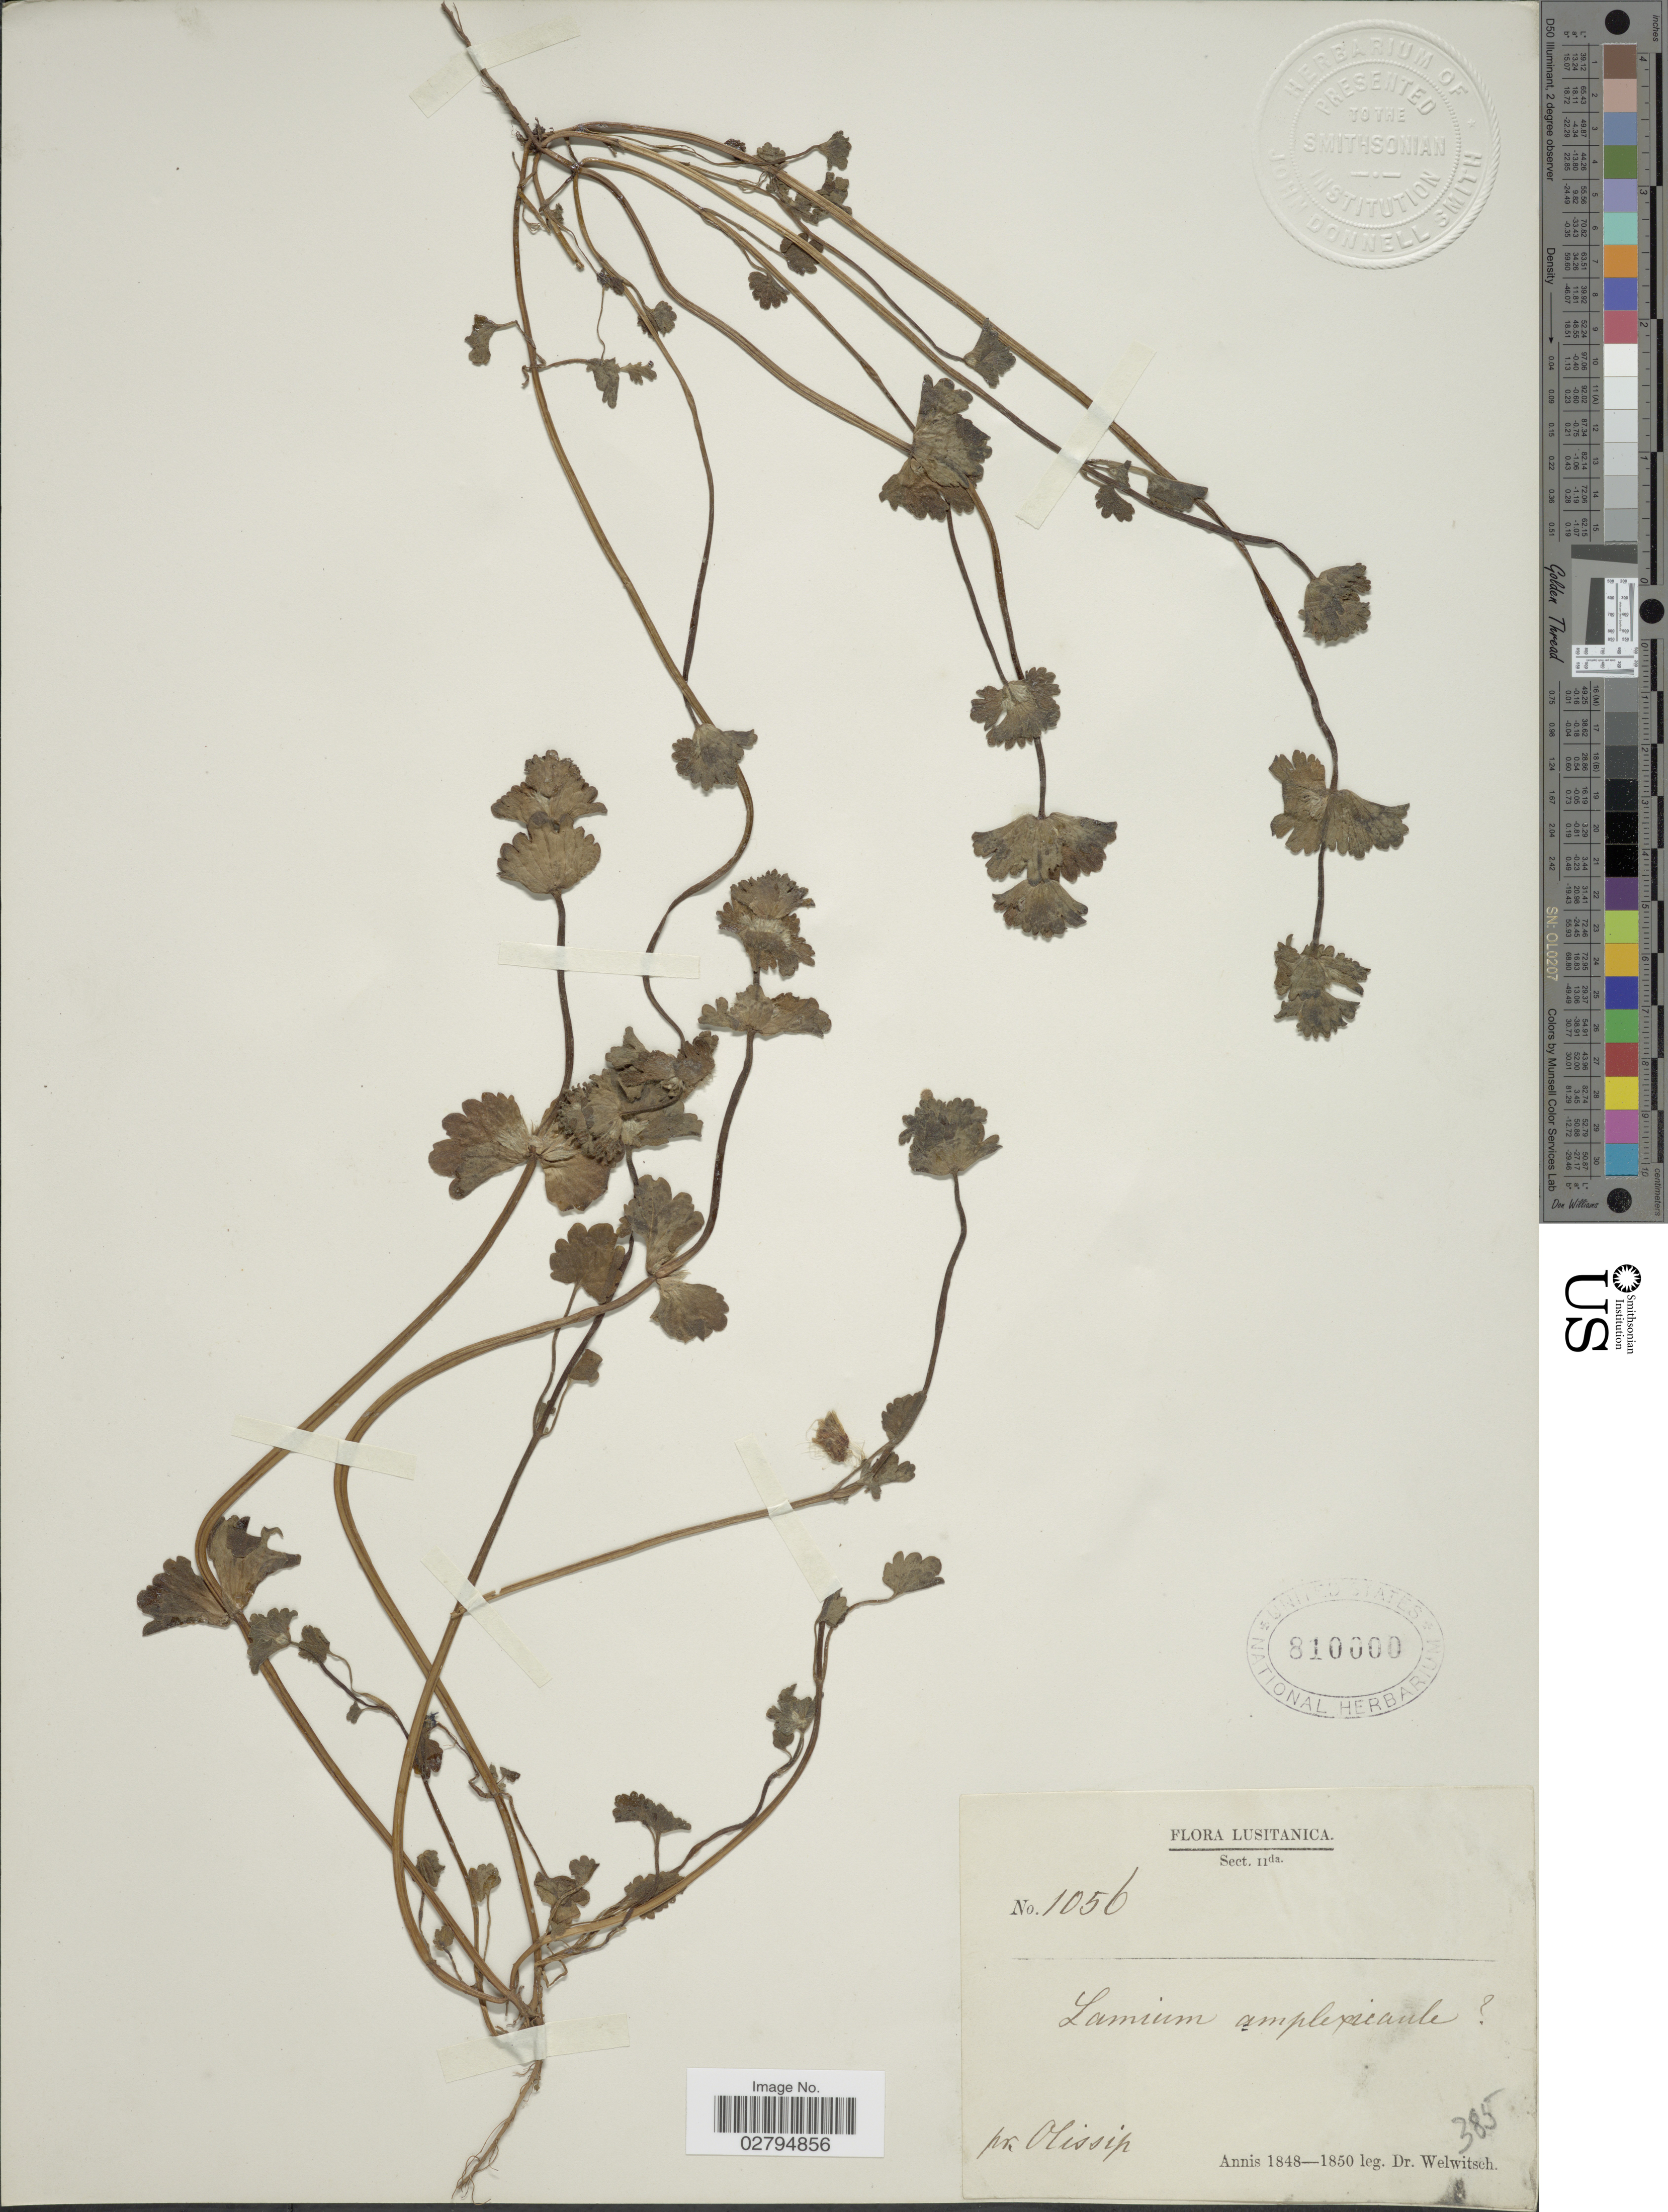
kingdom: Plantae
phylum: Tracheophyta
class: Magnoliopsida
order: Lamiales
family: Lamiaceae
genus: Lamium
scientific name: Lamium amplexicaule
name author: L.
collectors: -. Welwitsch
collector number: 1056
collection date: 1848/1850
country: Portugal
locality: Lusitanica. Pr. Olissip.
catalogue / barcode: US 810000